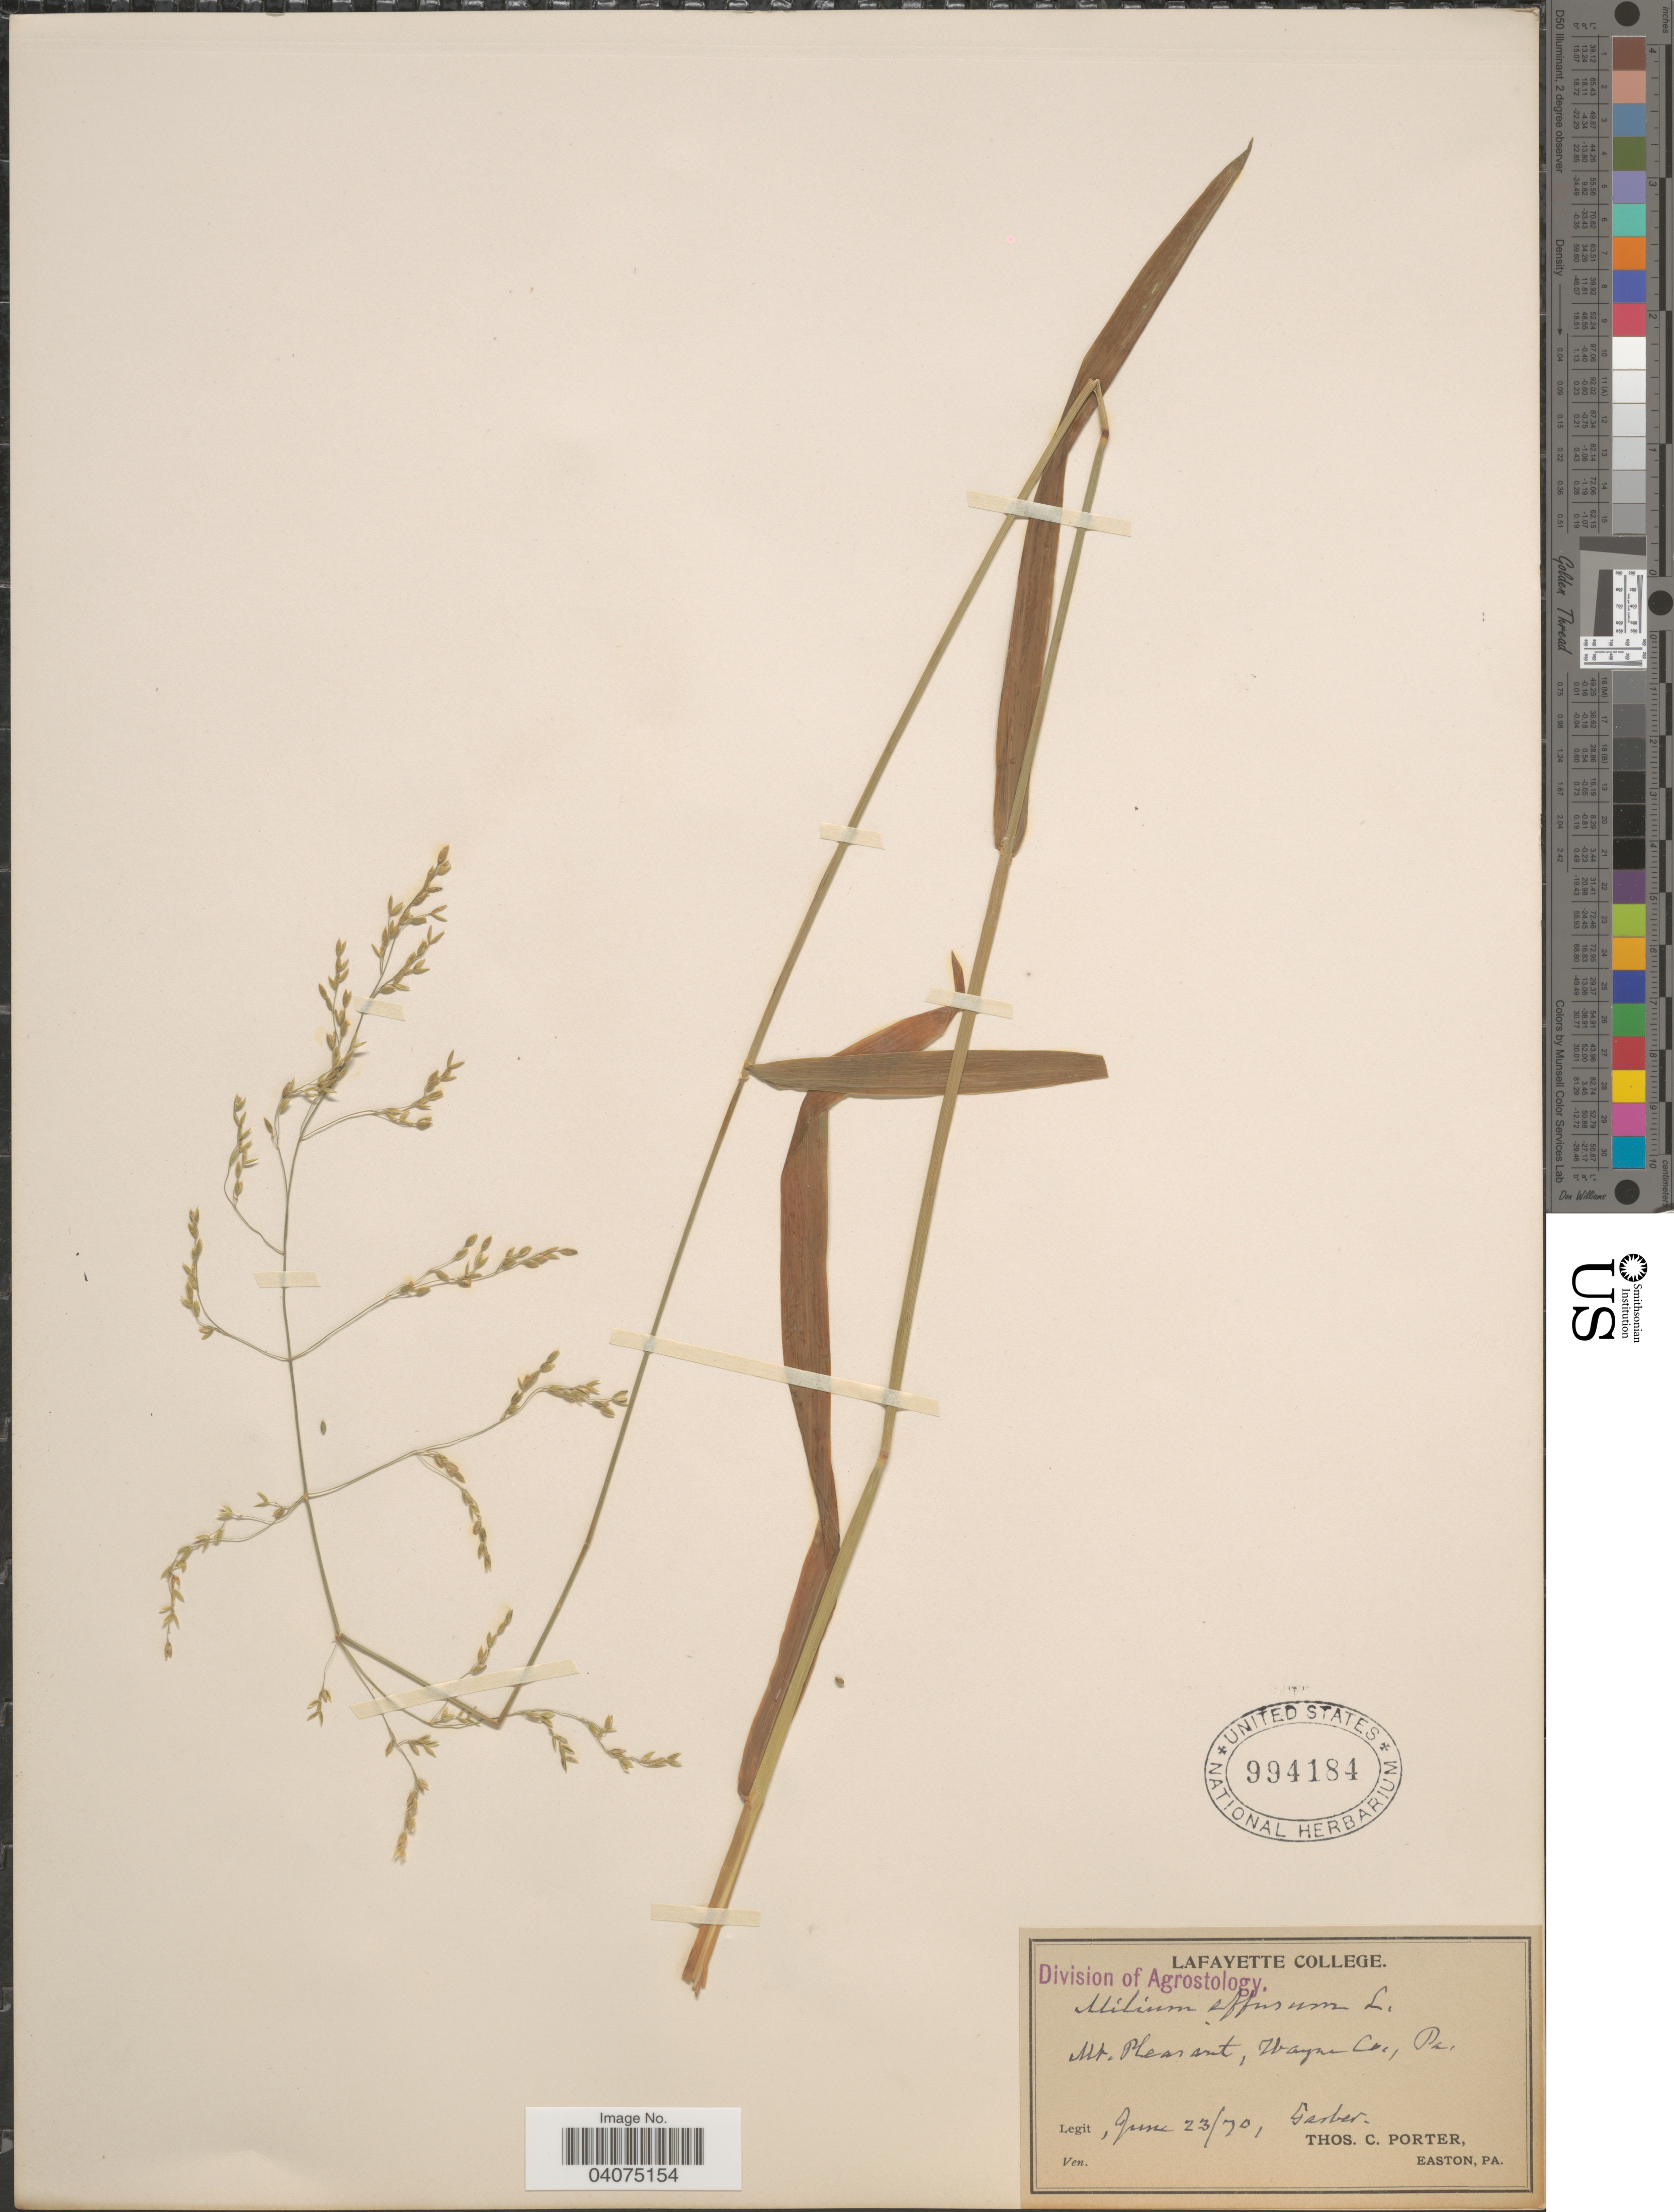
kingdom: Plantae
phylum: Tracheophyta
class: Liliopsida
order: Poales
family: Poaceae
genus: Milium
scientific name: Milium effusum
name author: L.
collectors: T. Porter & Garber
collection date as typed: Transcribed d/m/y: 23/6/70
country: United States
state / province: Pennsylvania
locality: Mt. Pleasant, Wayne Co.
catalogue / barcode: US 994184